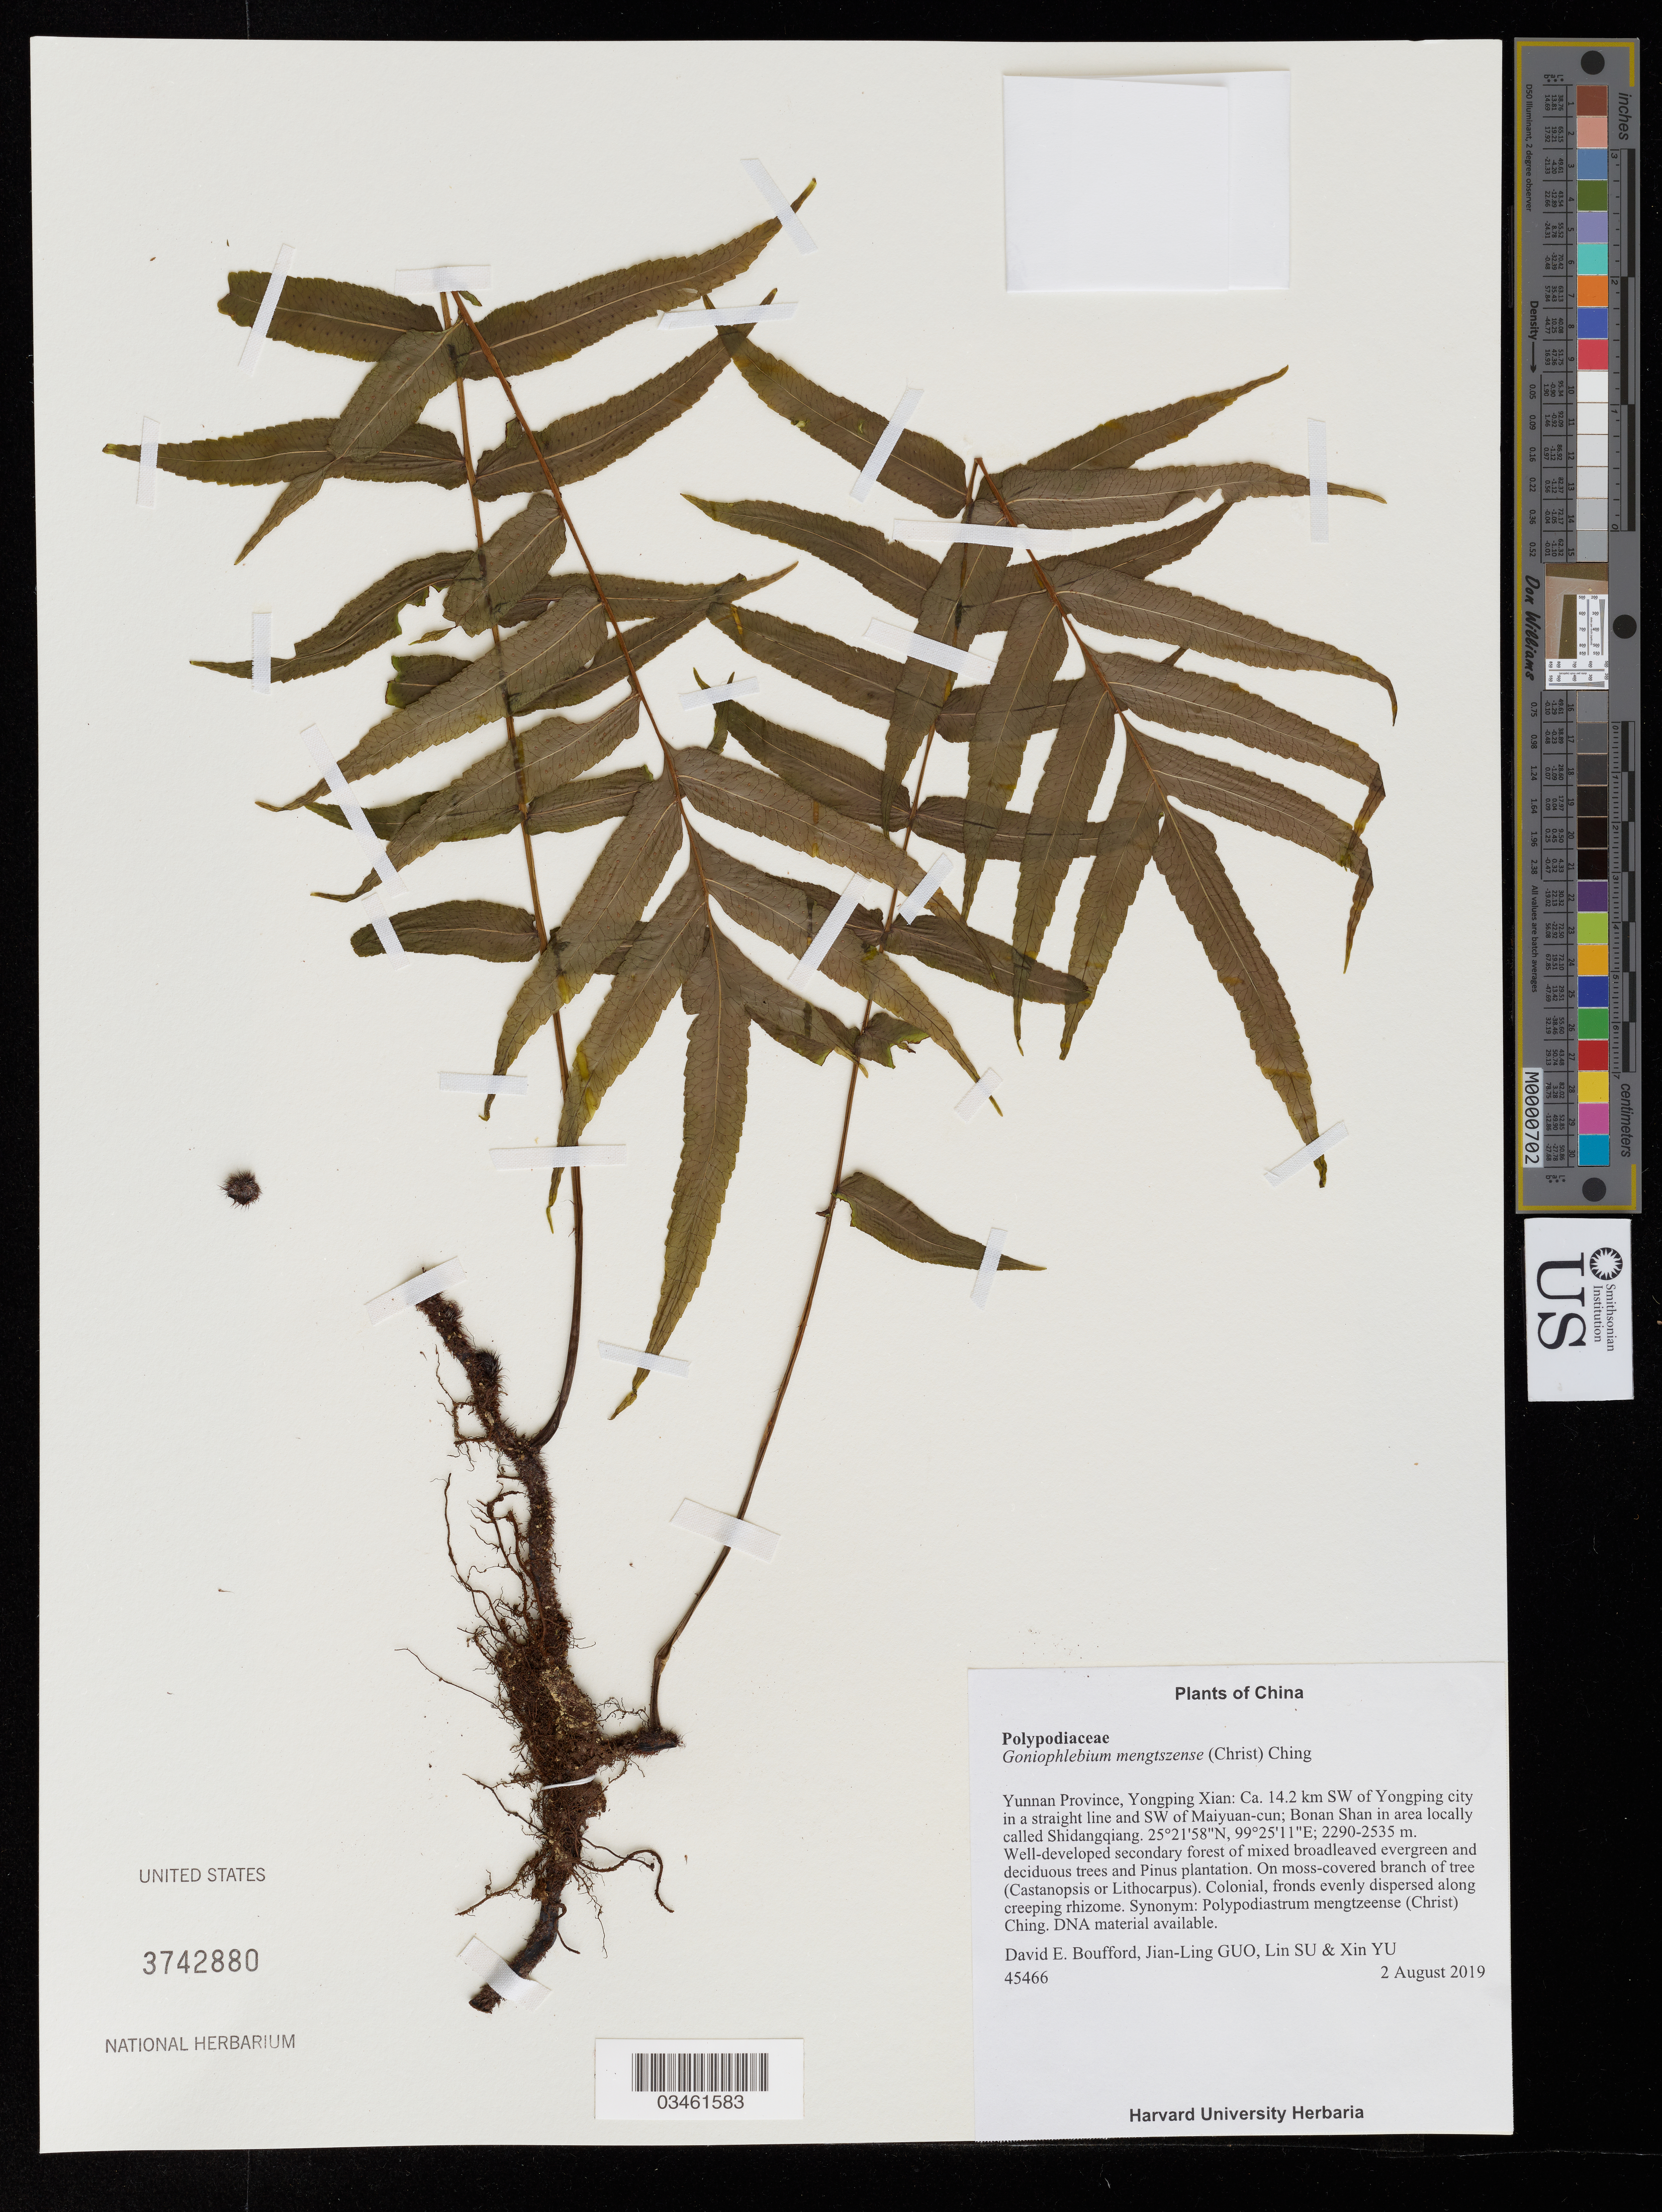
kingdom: Plantae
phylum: Tracheophyta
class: Polypodiopsida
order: Polypodiales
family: Polypodiaceae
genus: Goniophlebium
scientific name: Goniophlebium mengtzeense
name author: (Christ) Rödl-Linder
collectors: D. E. Boufford, J. Guo, L. Su & X. Yu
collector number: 45466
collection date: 2019-08-02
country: China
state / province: Yunnan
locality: Yongping Xian: Ca. 14.2 km SW of Yongping city in a straight line and SW of Maiyuan-cun; Bonan Shan in area locally called Shidangqiang.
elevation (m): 2290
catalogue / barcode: US 3742880